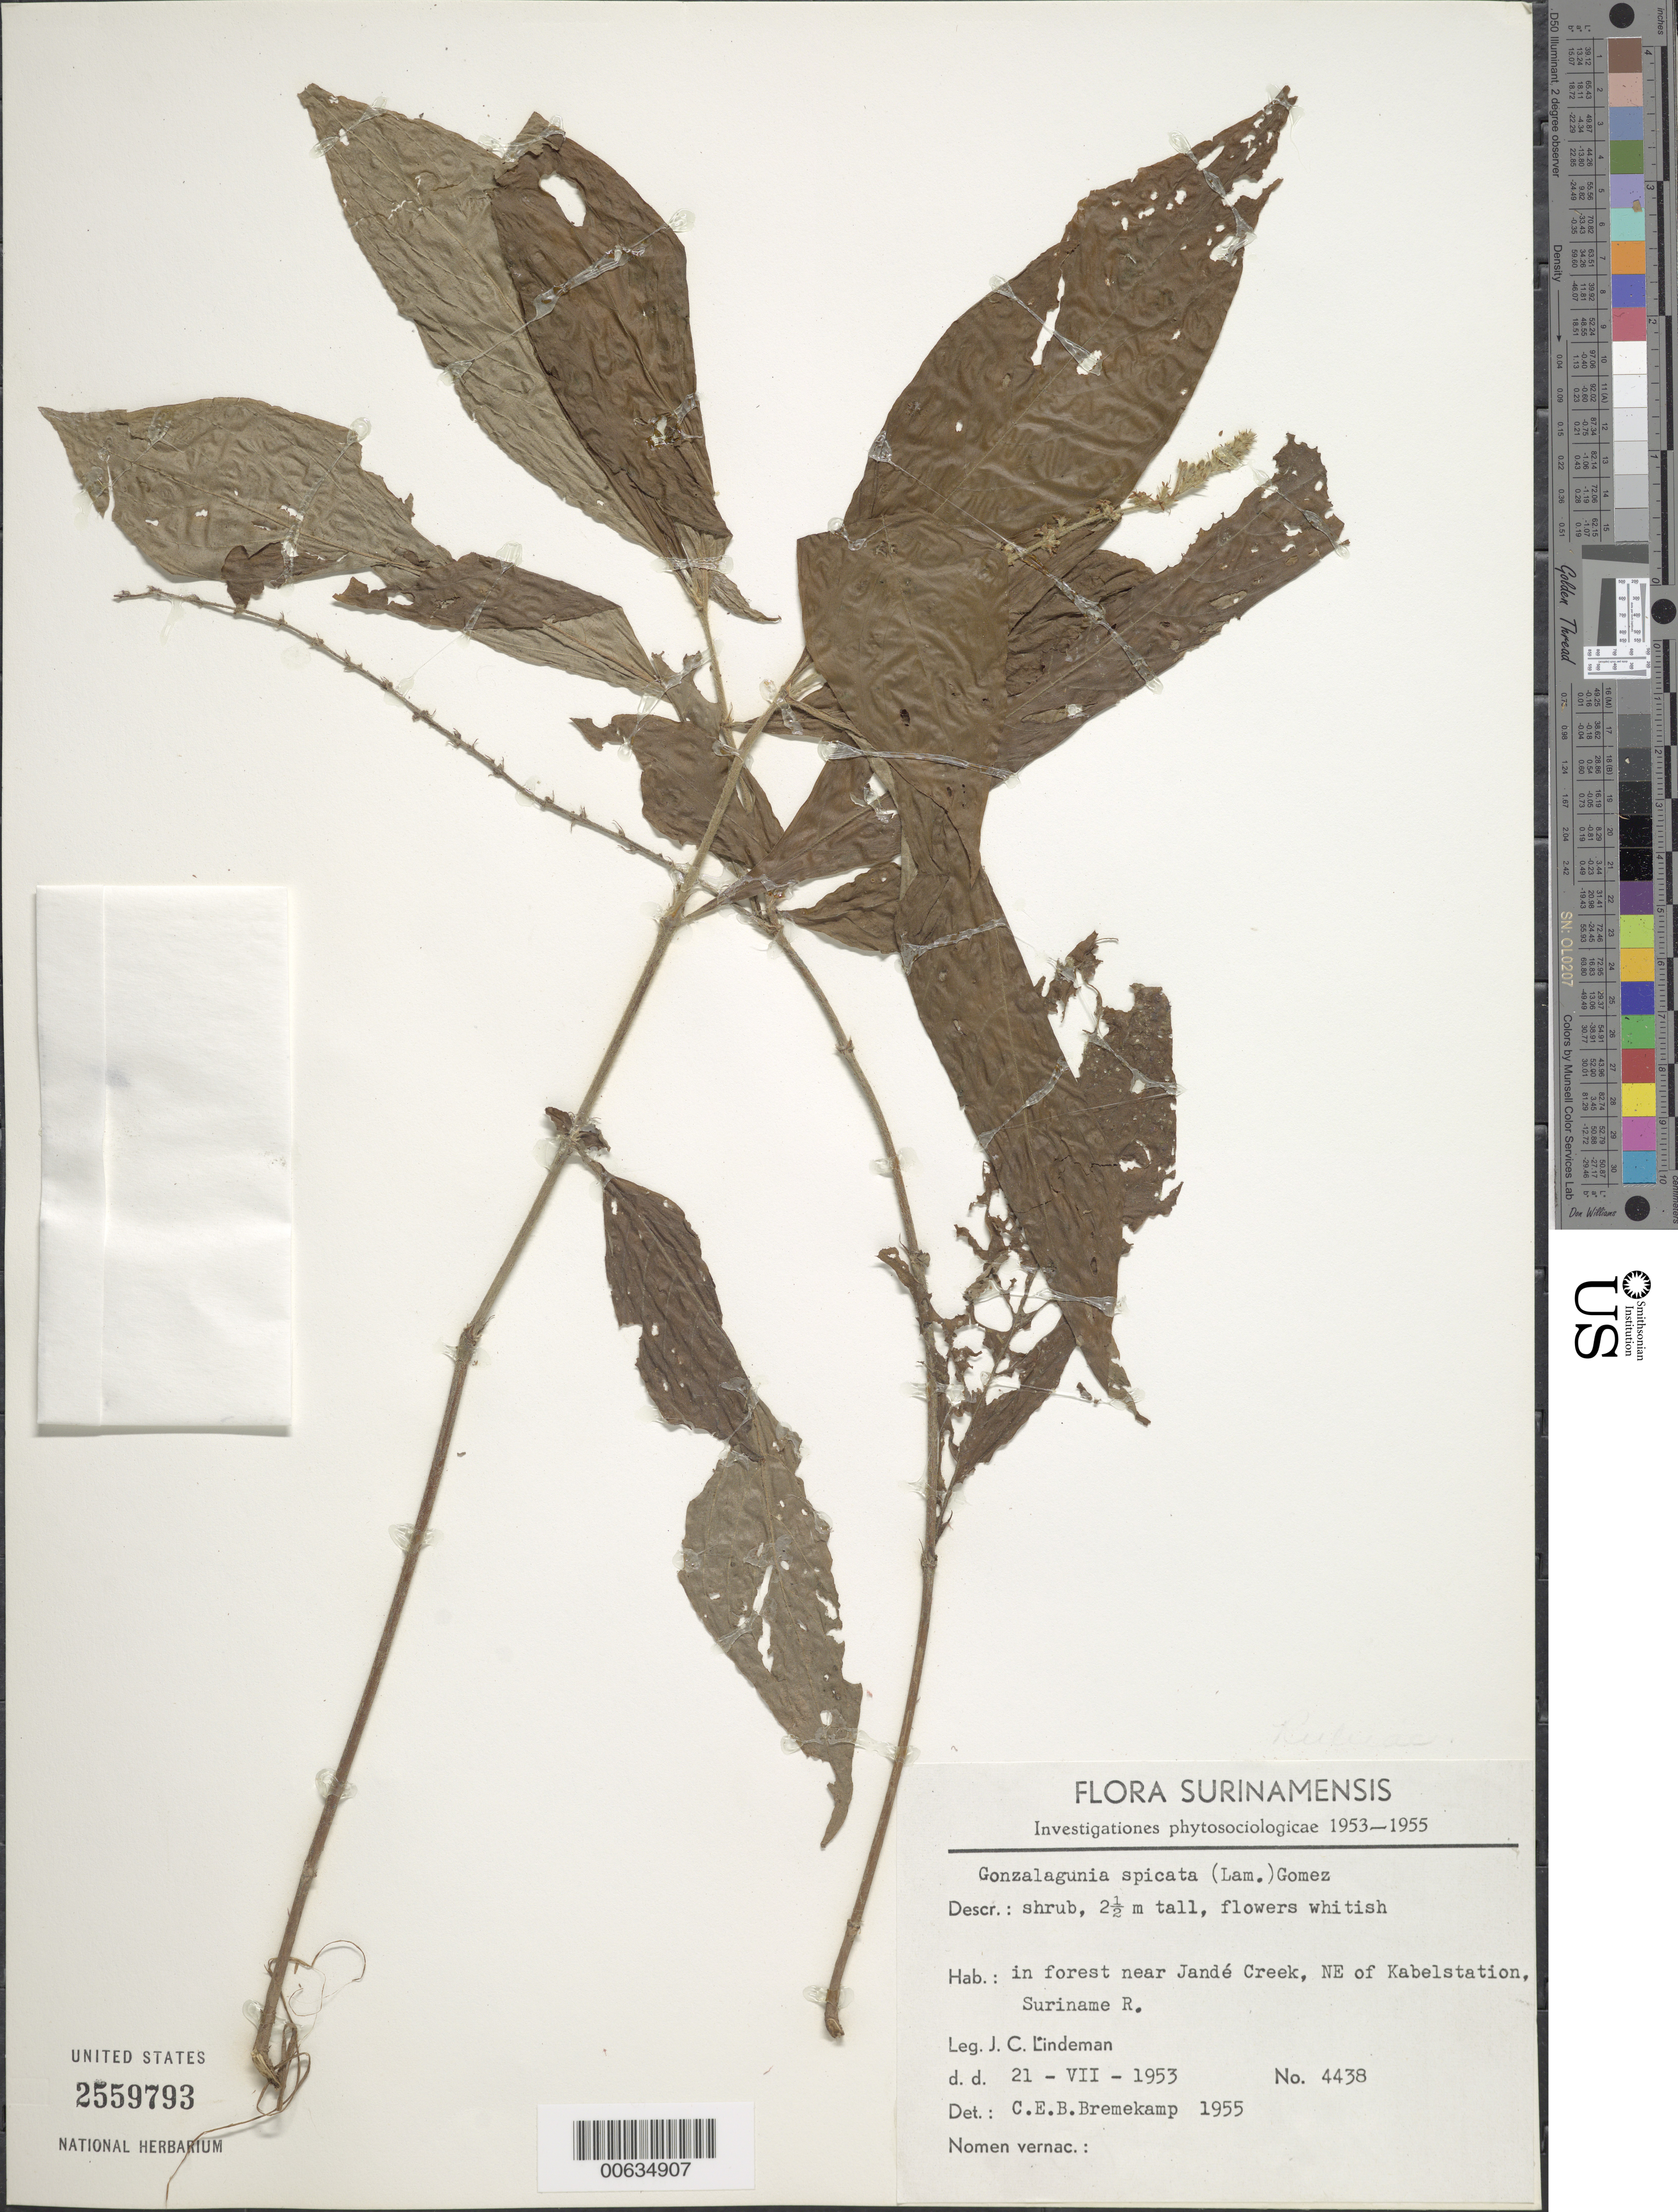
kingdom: Plantae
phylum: Tracheophyta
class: Magnoliopsida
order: Gentianales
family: Rubiaceae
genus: Gonzalagunia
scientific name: Gonzalagunia spicata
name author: (Lam.) M. Gómez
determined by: Bremekamp, C. E. B.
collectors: J. C. Lindeman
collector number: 4438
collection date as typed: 21-Jul-53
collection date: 1953-07-21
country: Suriname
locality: Jandé Creek, NE of Kabelstation, Suriname R.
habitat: Forest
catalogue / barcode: US 2559793